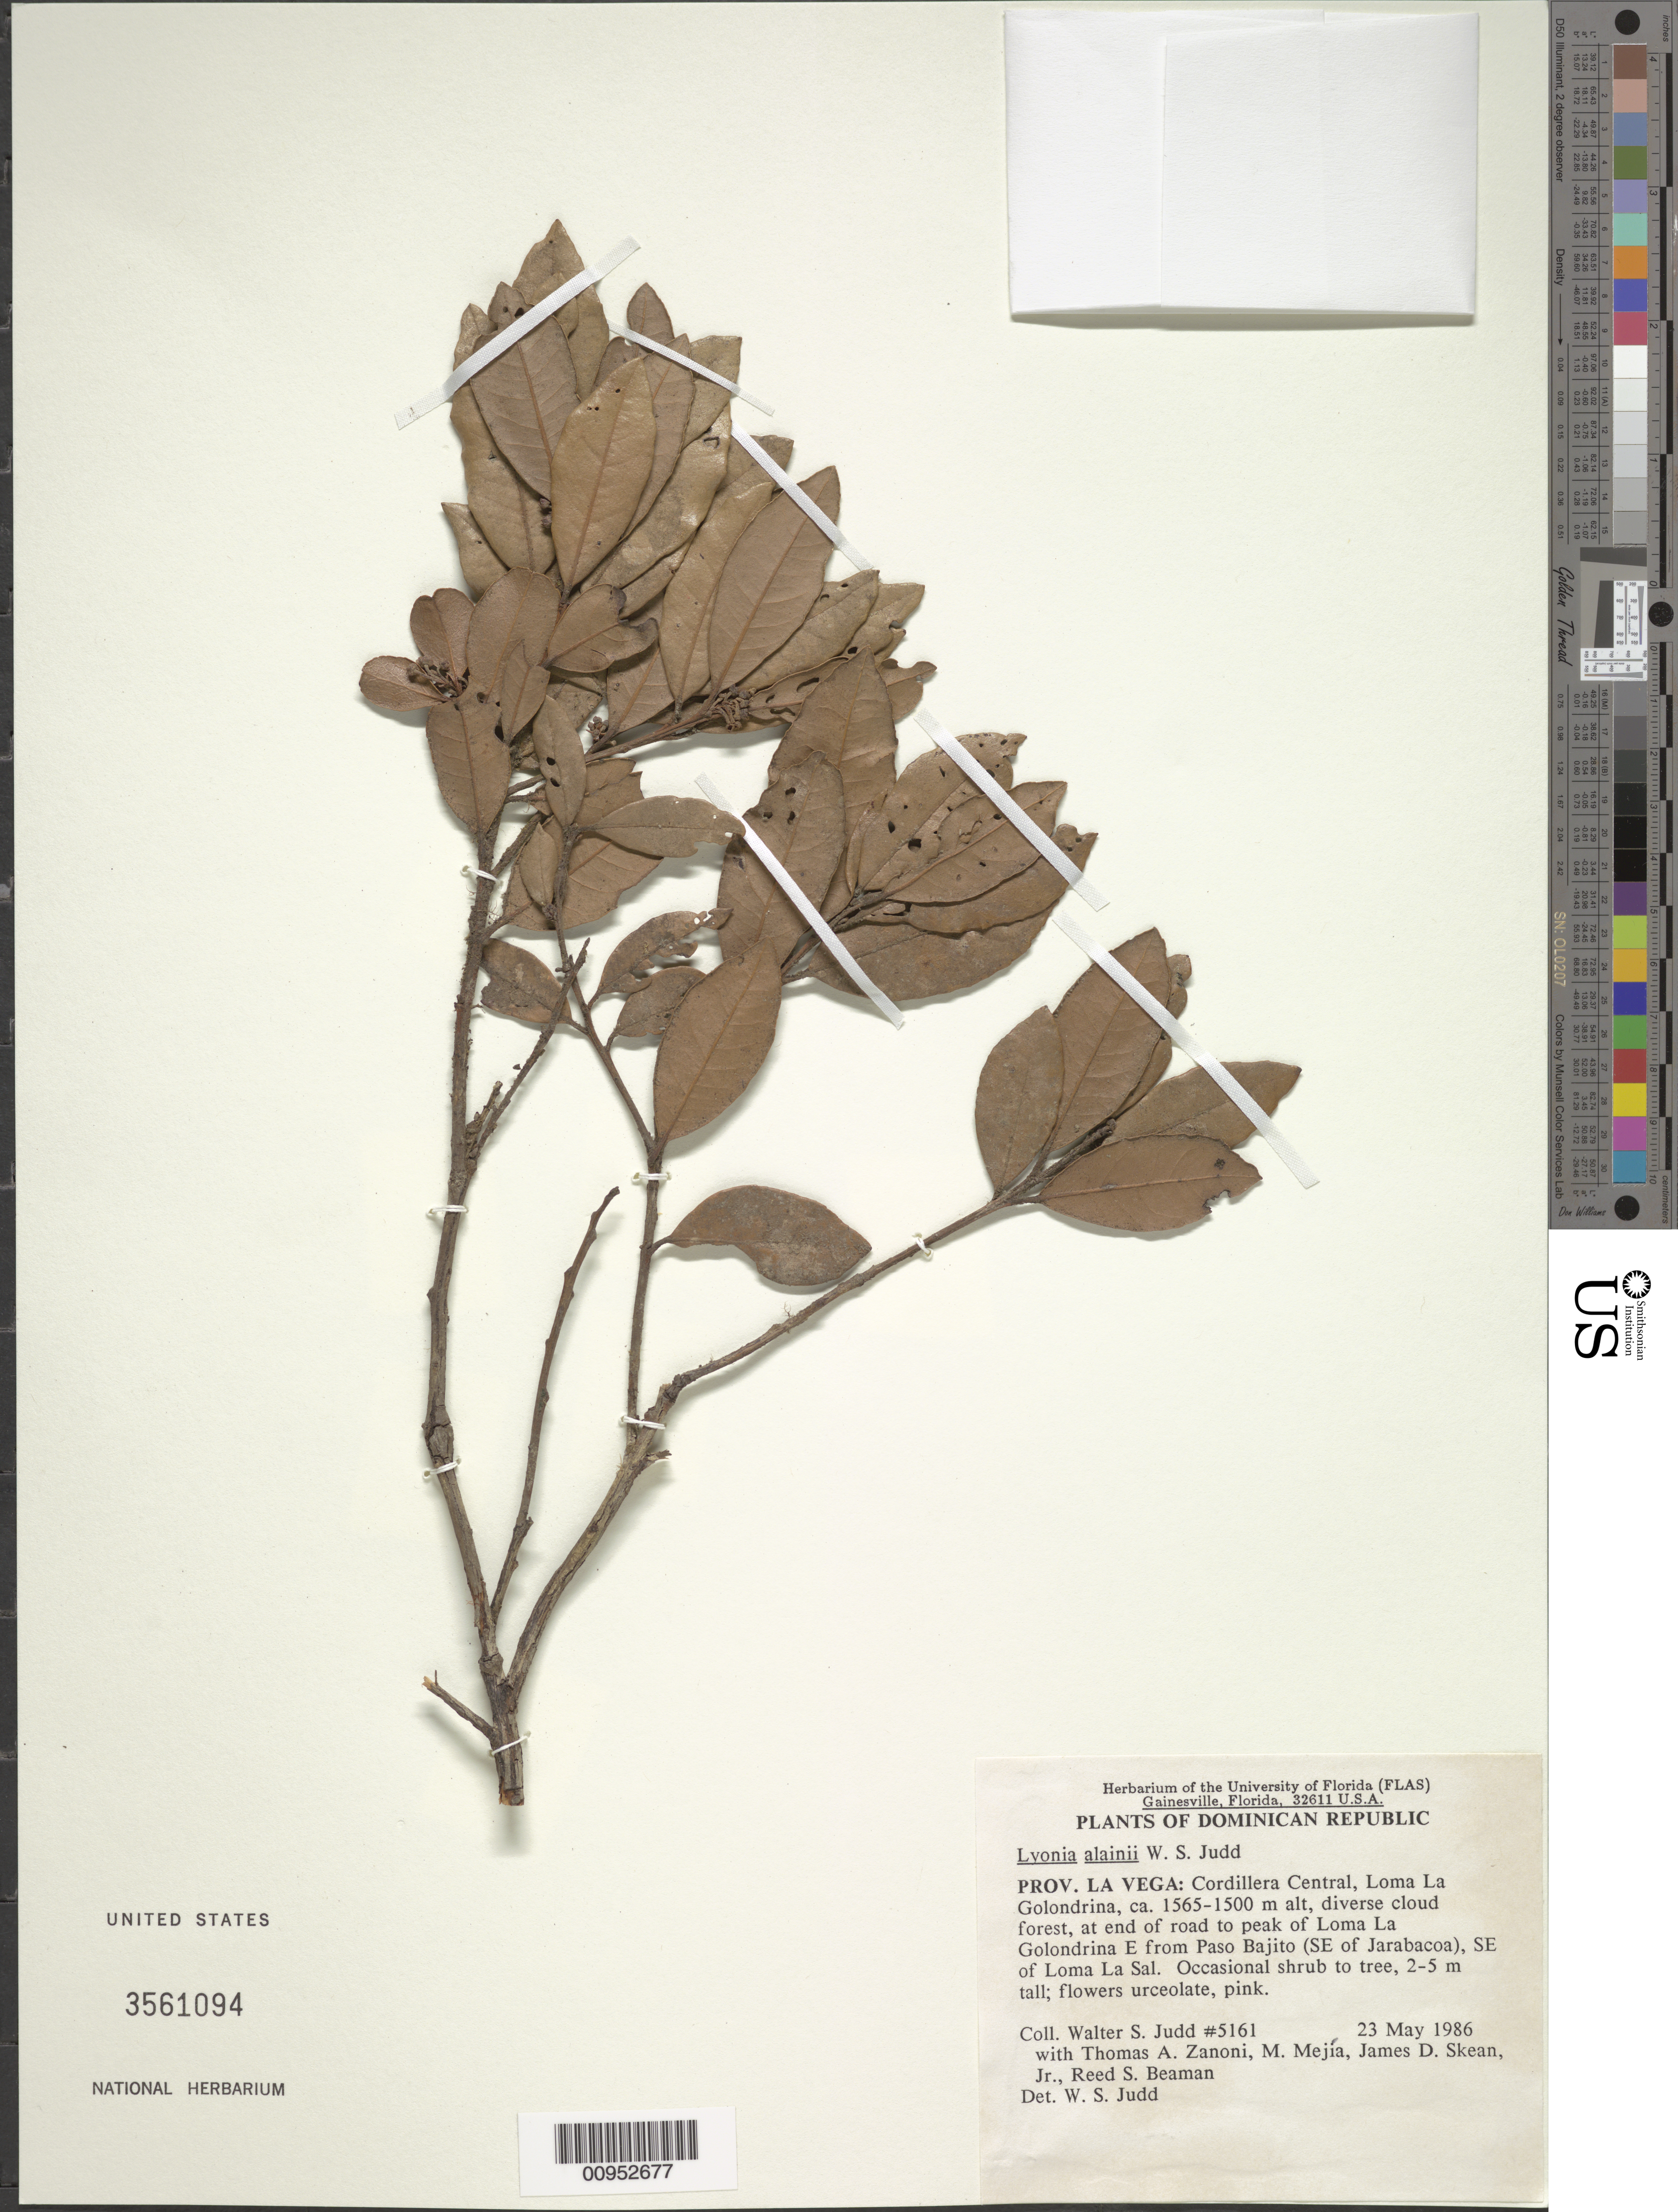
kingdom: Plantae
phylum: Tracheophyta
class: Magnoliopsida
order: Ericales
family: Ericaceae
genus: Lyonia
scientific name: Lyonia alainii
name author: Judd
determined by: Judd, Walter S.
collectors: W. S. Judd, T. A. Zanoni, M. Mejia, J. D. Skean & R. S. Beaman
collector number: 5161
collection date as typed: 23 May 1986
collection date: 1986-05-23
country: Dominican Republic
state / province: La Vega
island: Hispaniola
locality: Cordillera Central, Loma La Golondrina, at end of road to peak of Loma La Golondrina E from Paso Bajito (SE of Jarabacoa) SE of Loma La Sal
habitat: Diverse cloud forest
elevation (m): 1500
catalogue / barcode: US 3561094